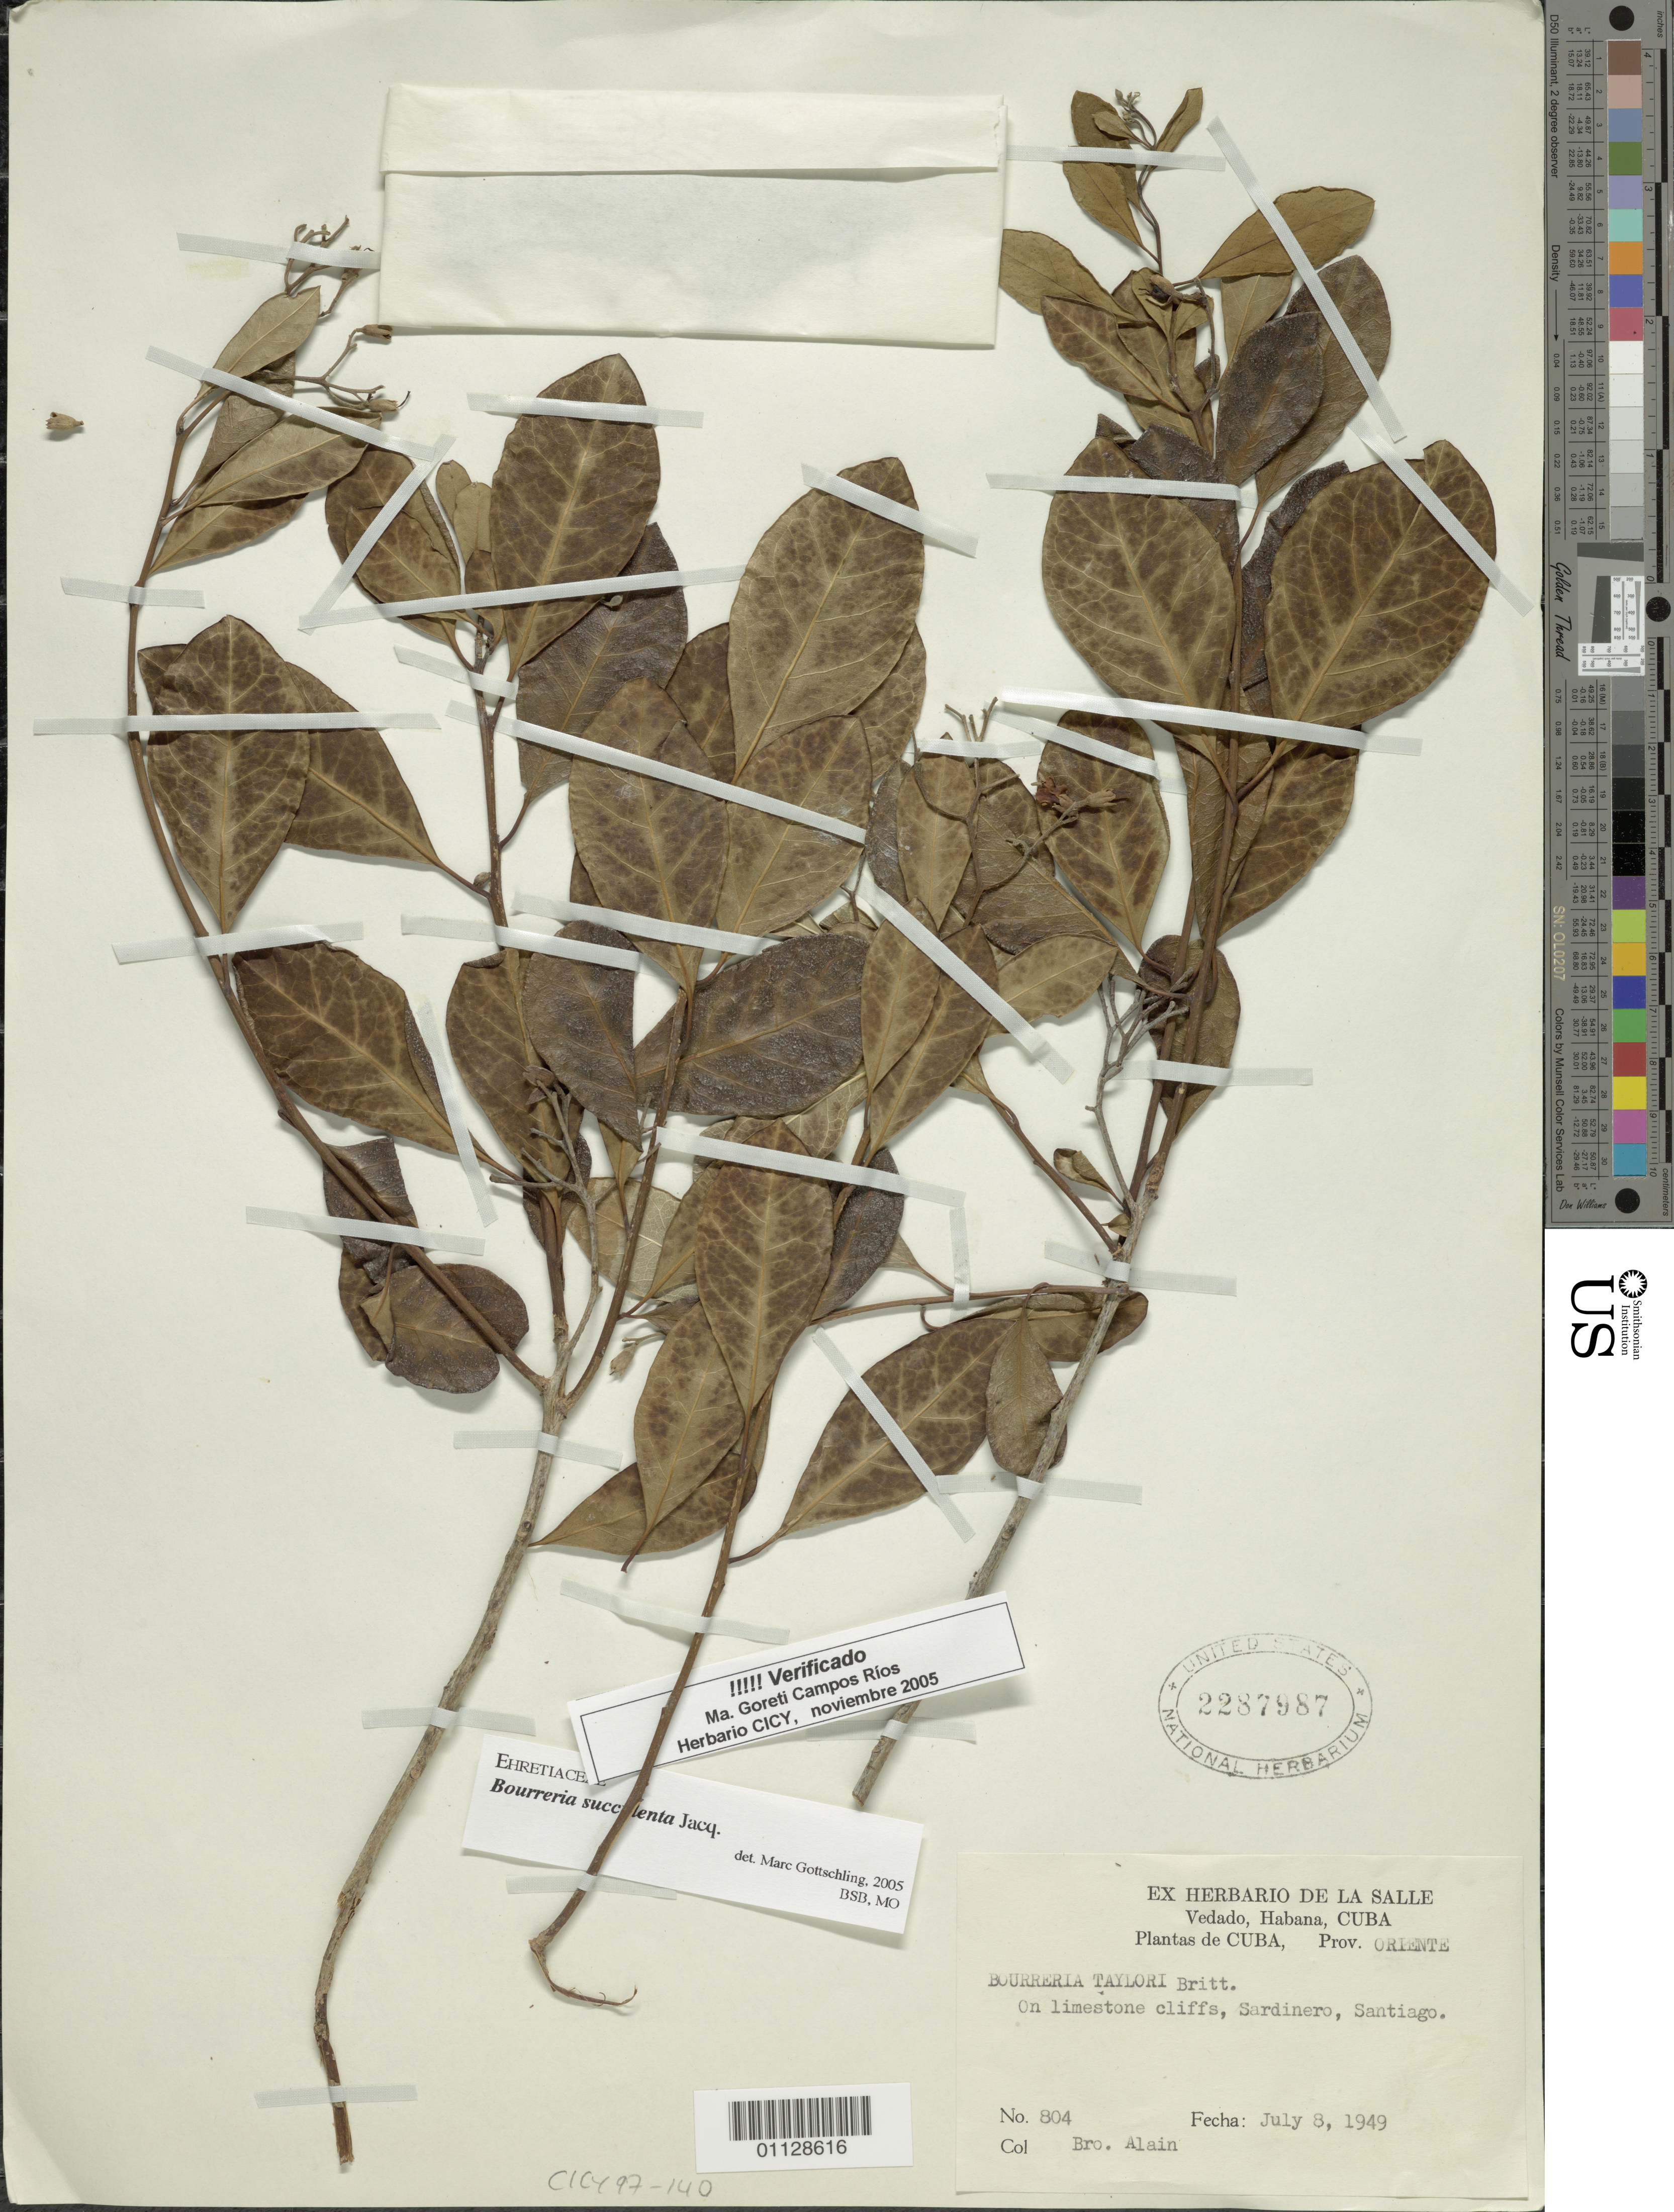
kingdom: Plantae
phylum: Tracheophyta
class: Magnoliopsida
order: Boraginales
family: Ehretiaceae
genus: Bourreria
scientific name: Bourreria succulenta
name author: Jacq.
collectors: A. H. Liogier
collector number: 804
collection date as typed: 08 Jul 1949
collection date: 1949-07-08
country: Cuba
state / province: Santiago de Cuba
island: Cuba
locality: On limestone cliffs, Sardinero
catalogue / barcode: US 2287987